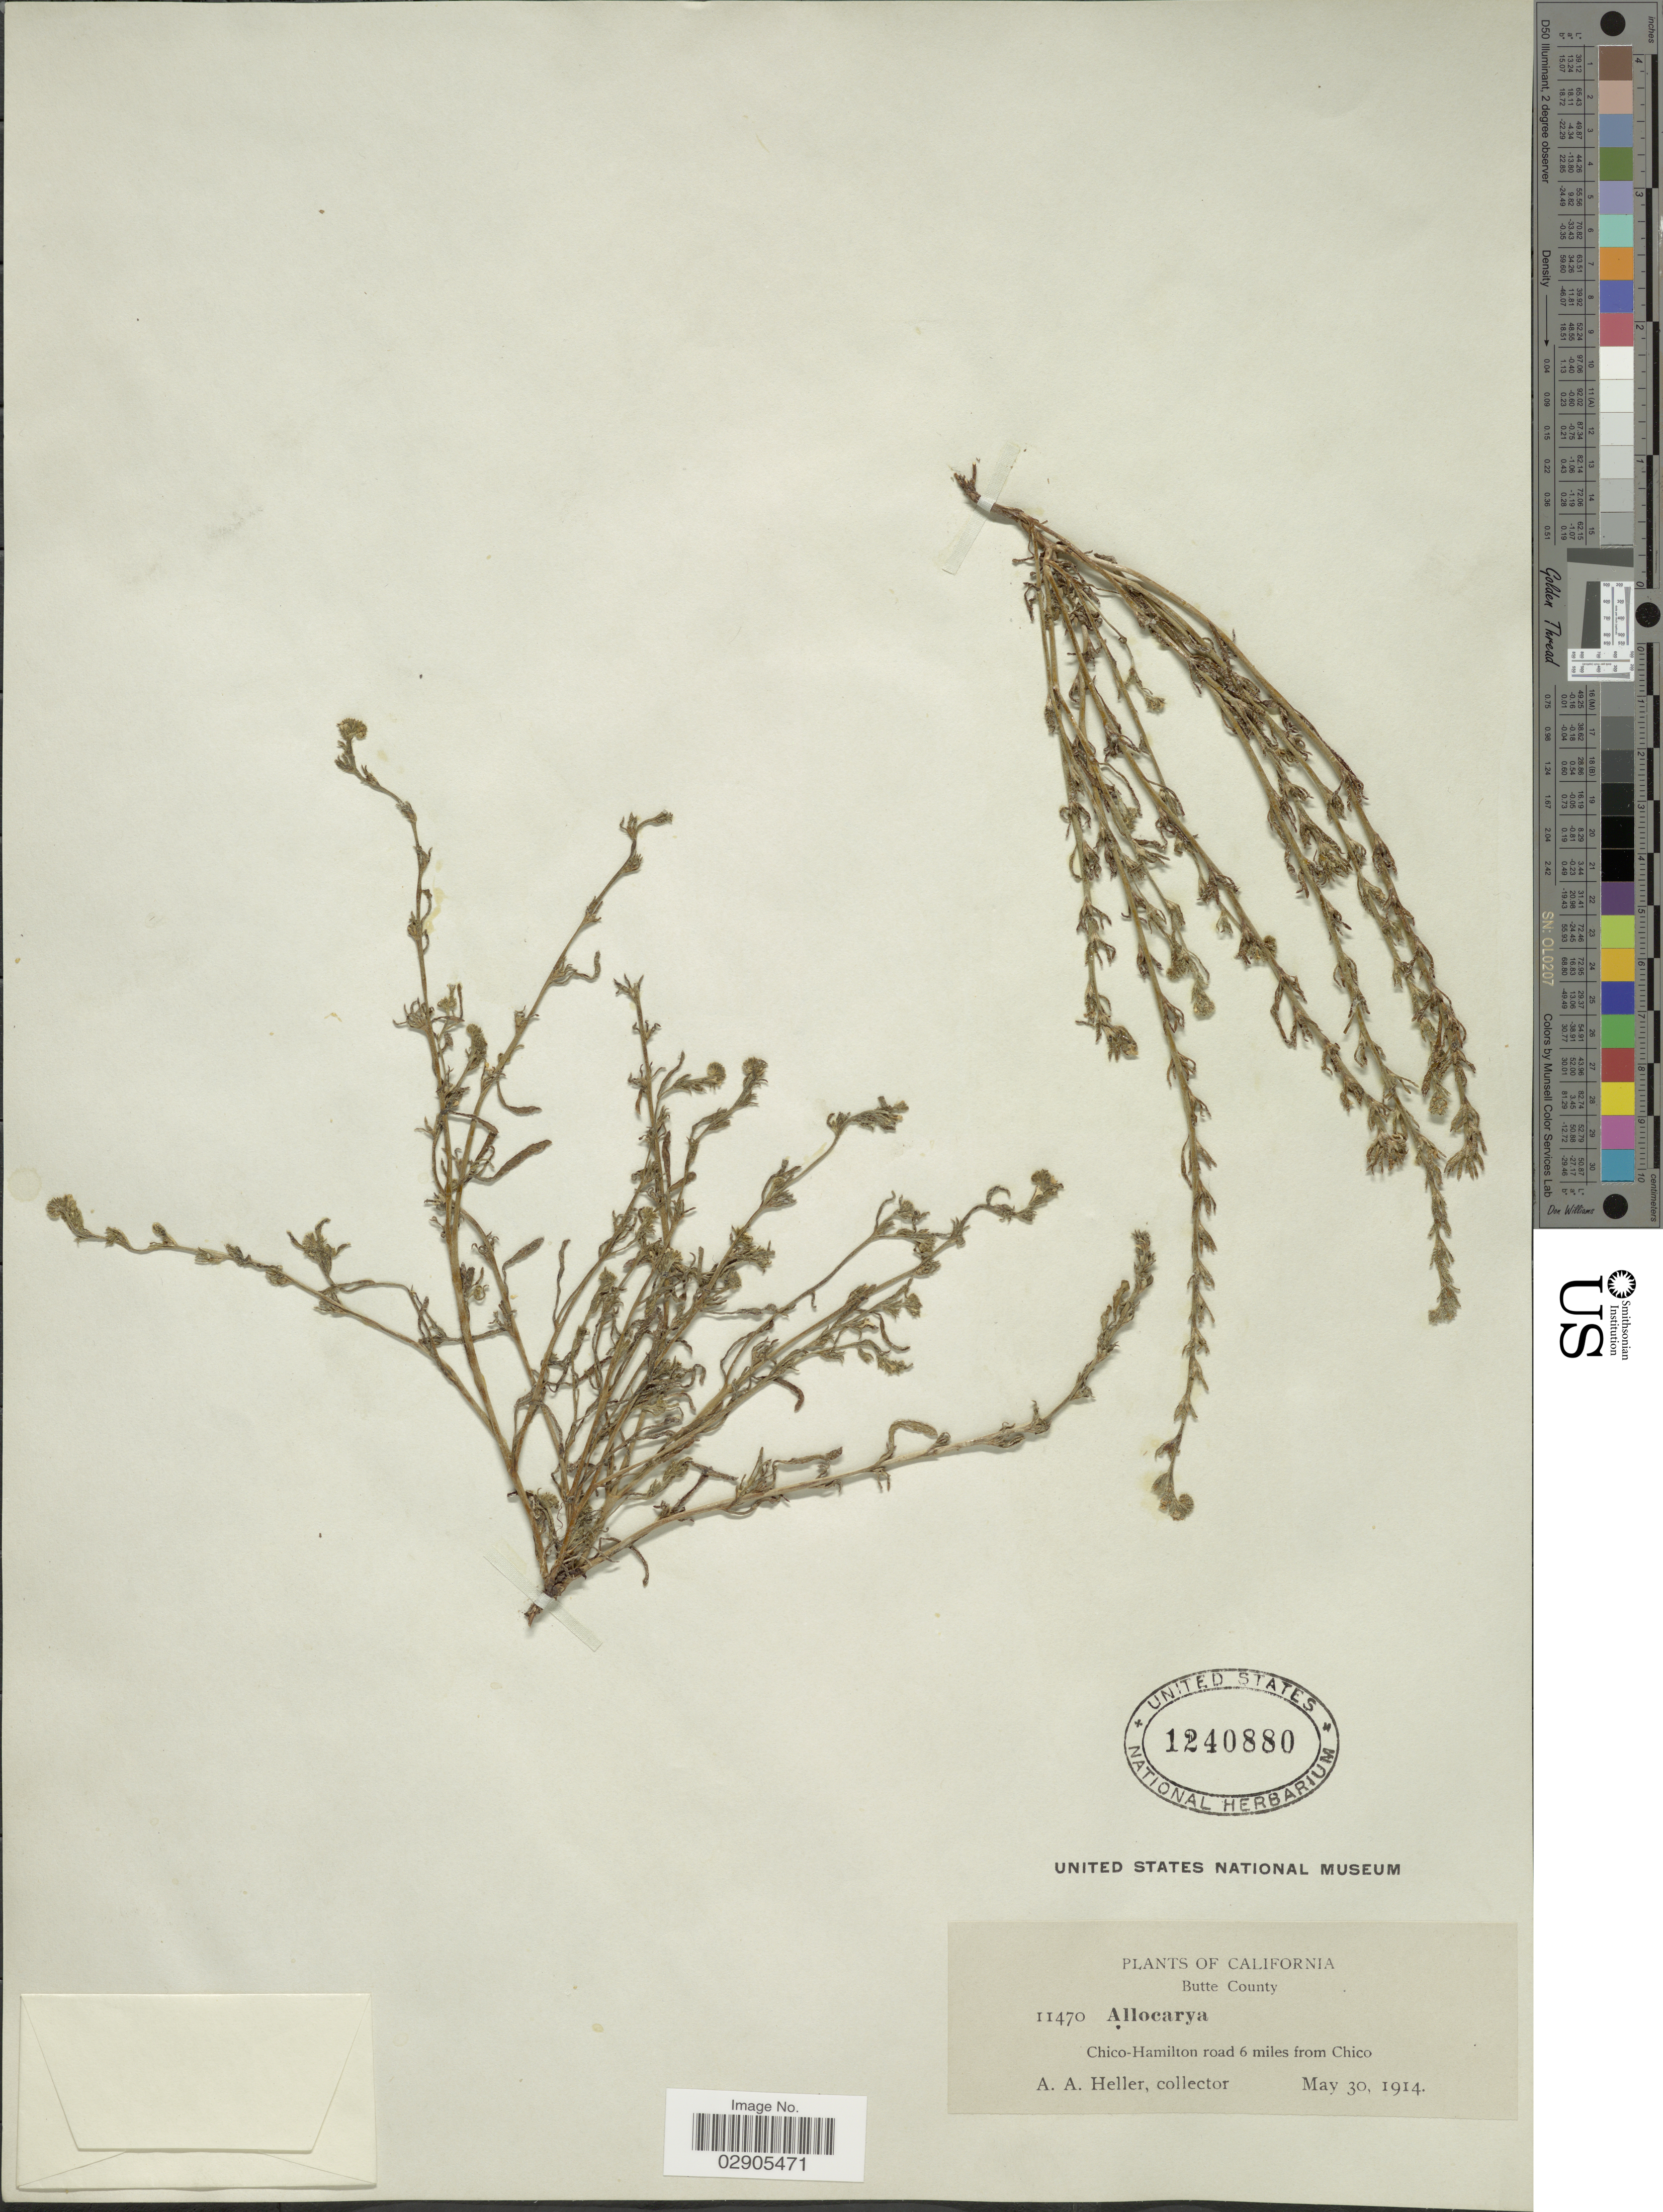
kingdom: Plantae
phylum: Tracheophyta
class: Magnoliopsida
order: Boraginales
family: Boraginaceae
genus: Allocarya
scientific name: Allocarya sp.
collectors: A. A. Heller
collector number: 11470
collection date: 1914-05-30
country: United States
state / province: California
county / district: Butte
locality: Butte County. Chico-Hamilton road 6 miles from Chico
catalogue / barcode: US 1240880